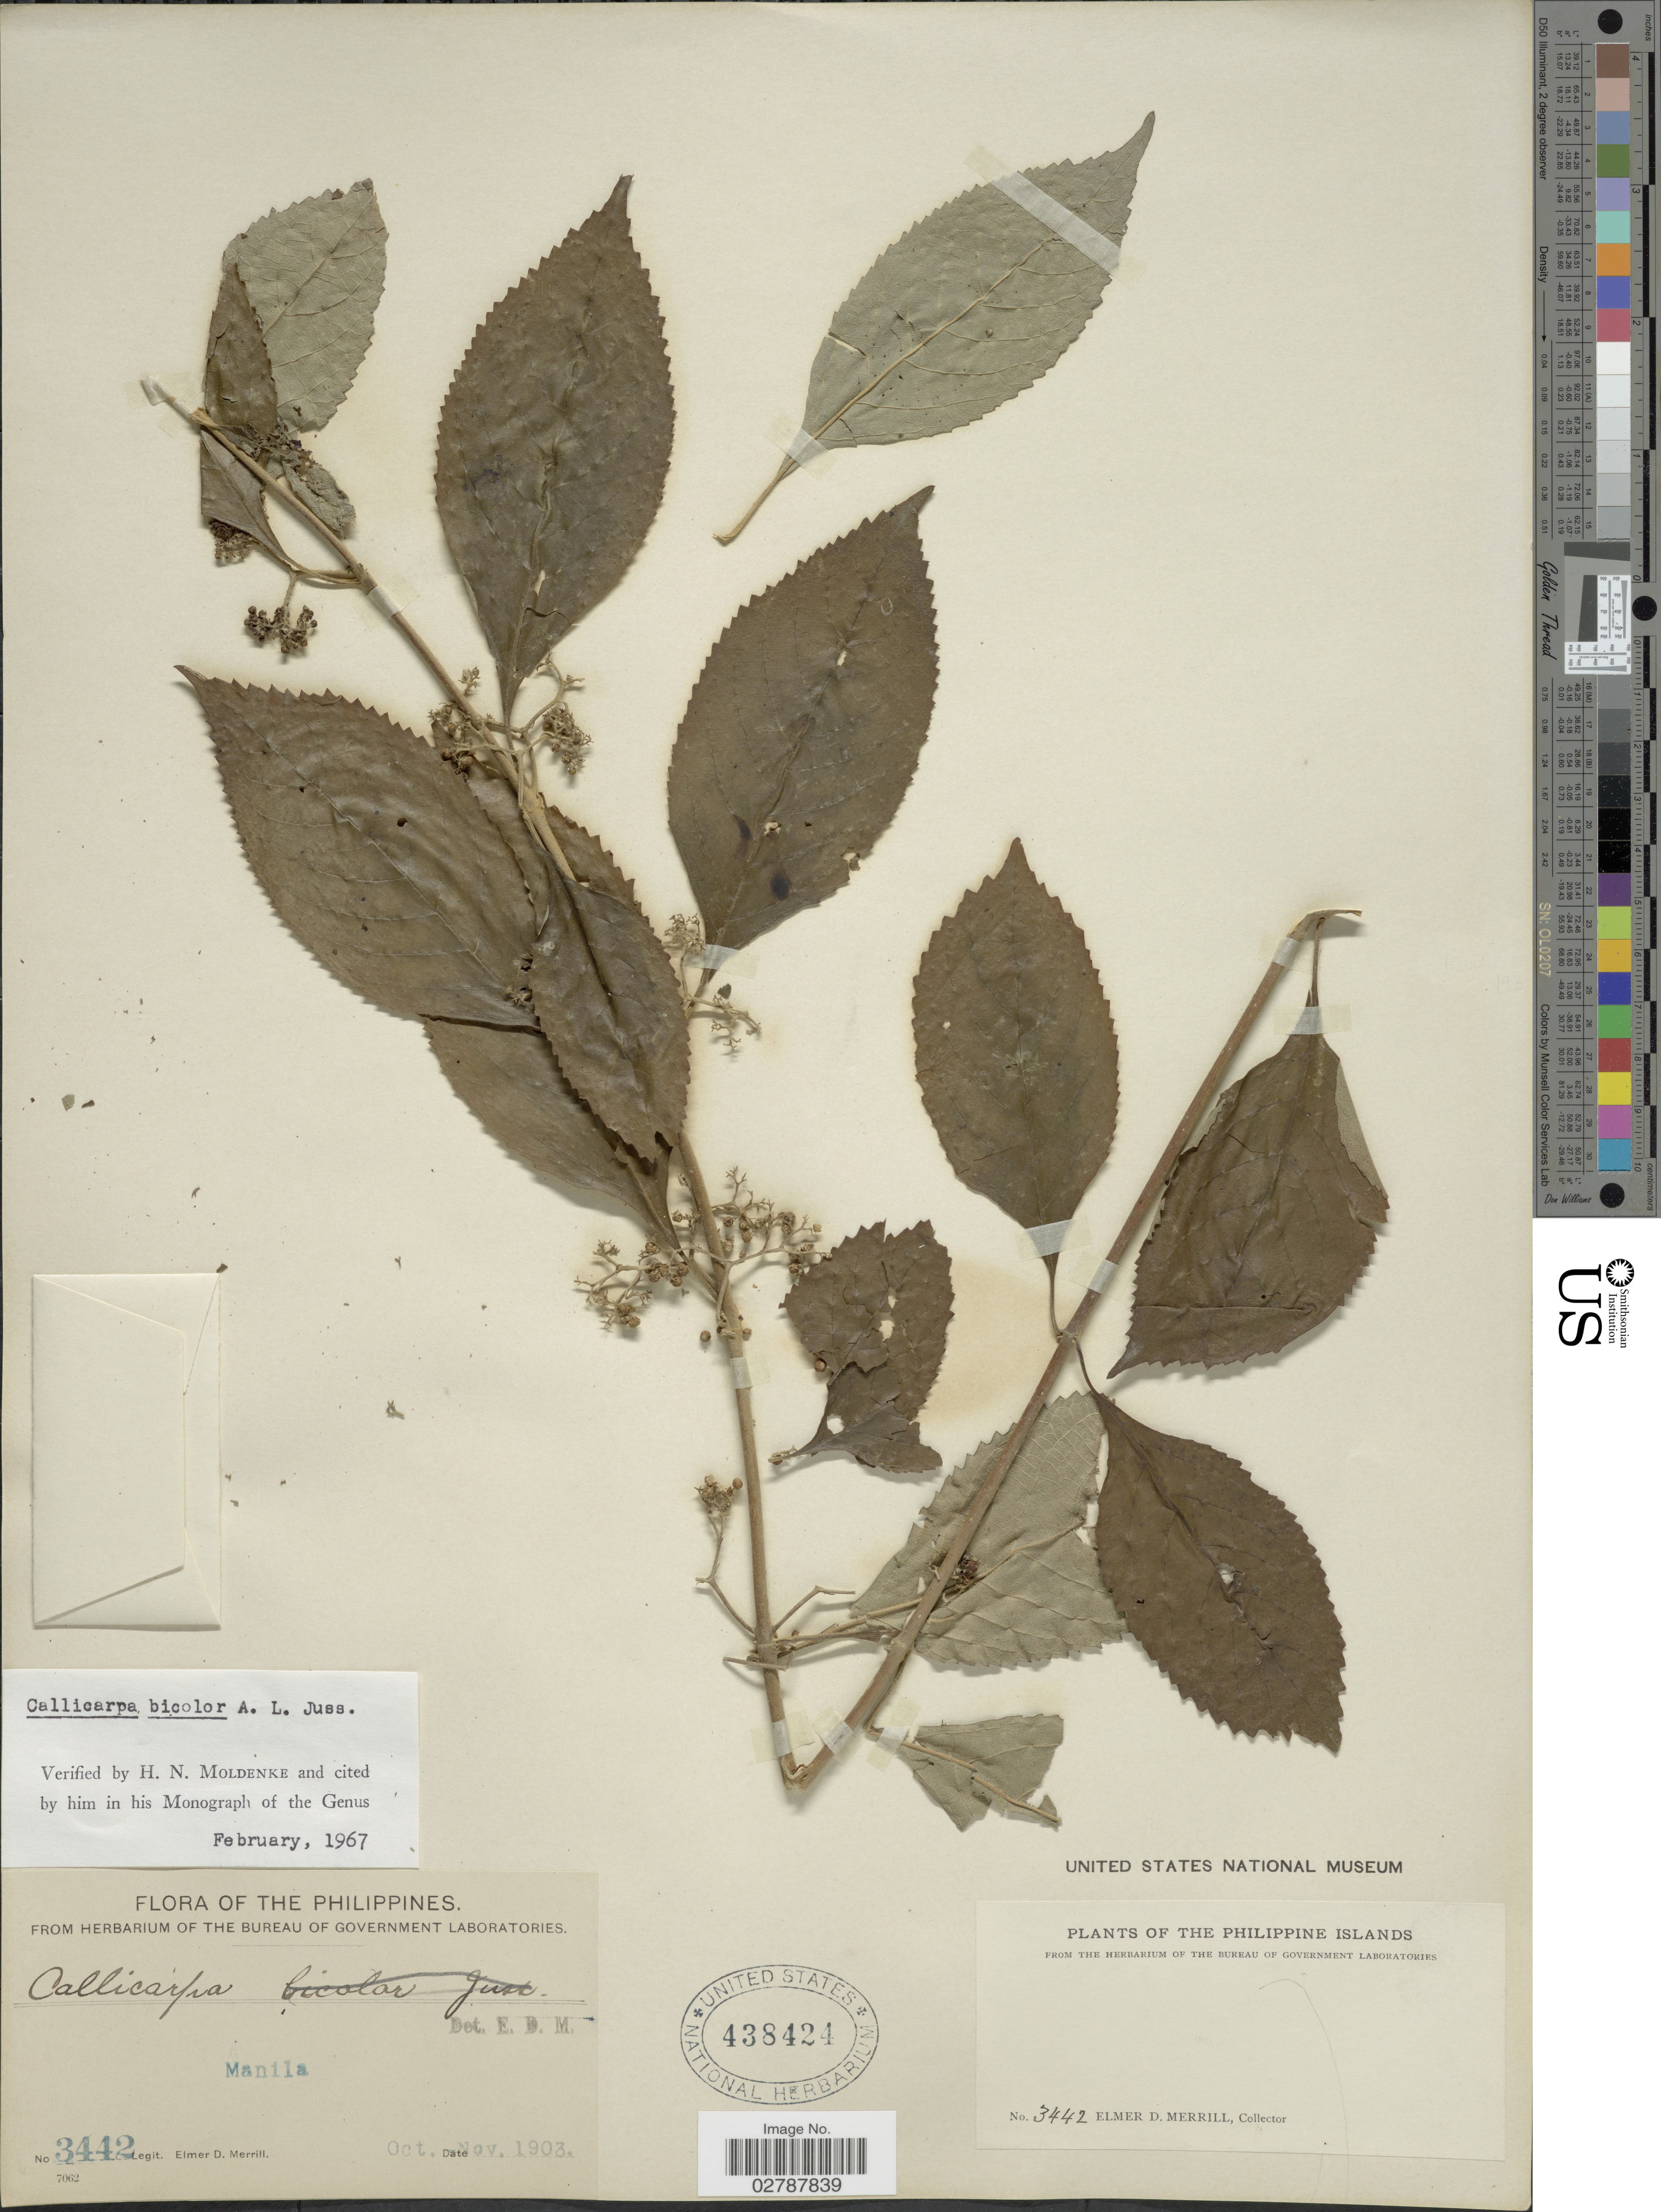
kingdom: Plantae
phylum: Tracheophyta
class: Magnoliopsida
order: Lamiales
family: Lamiaceae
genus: Callicarpa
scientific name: Callicarpa bicolor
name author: Juss.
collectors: E. D. Merrill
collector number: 3442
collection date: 1903-10/1903-11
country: Philippines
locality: The Philippine Islands. Manila.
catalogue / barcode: US 438424